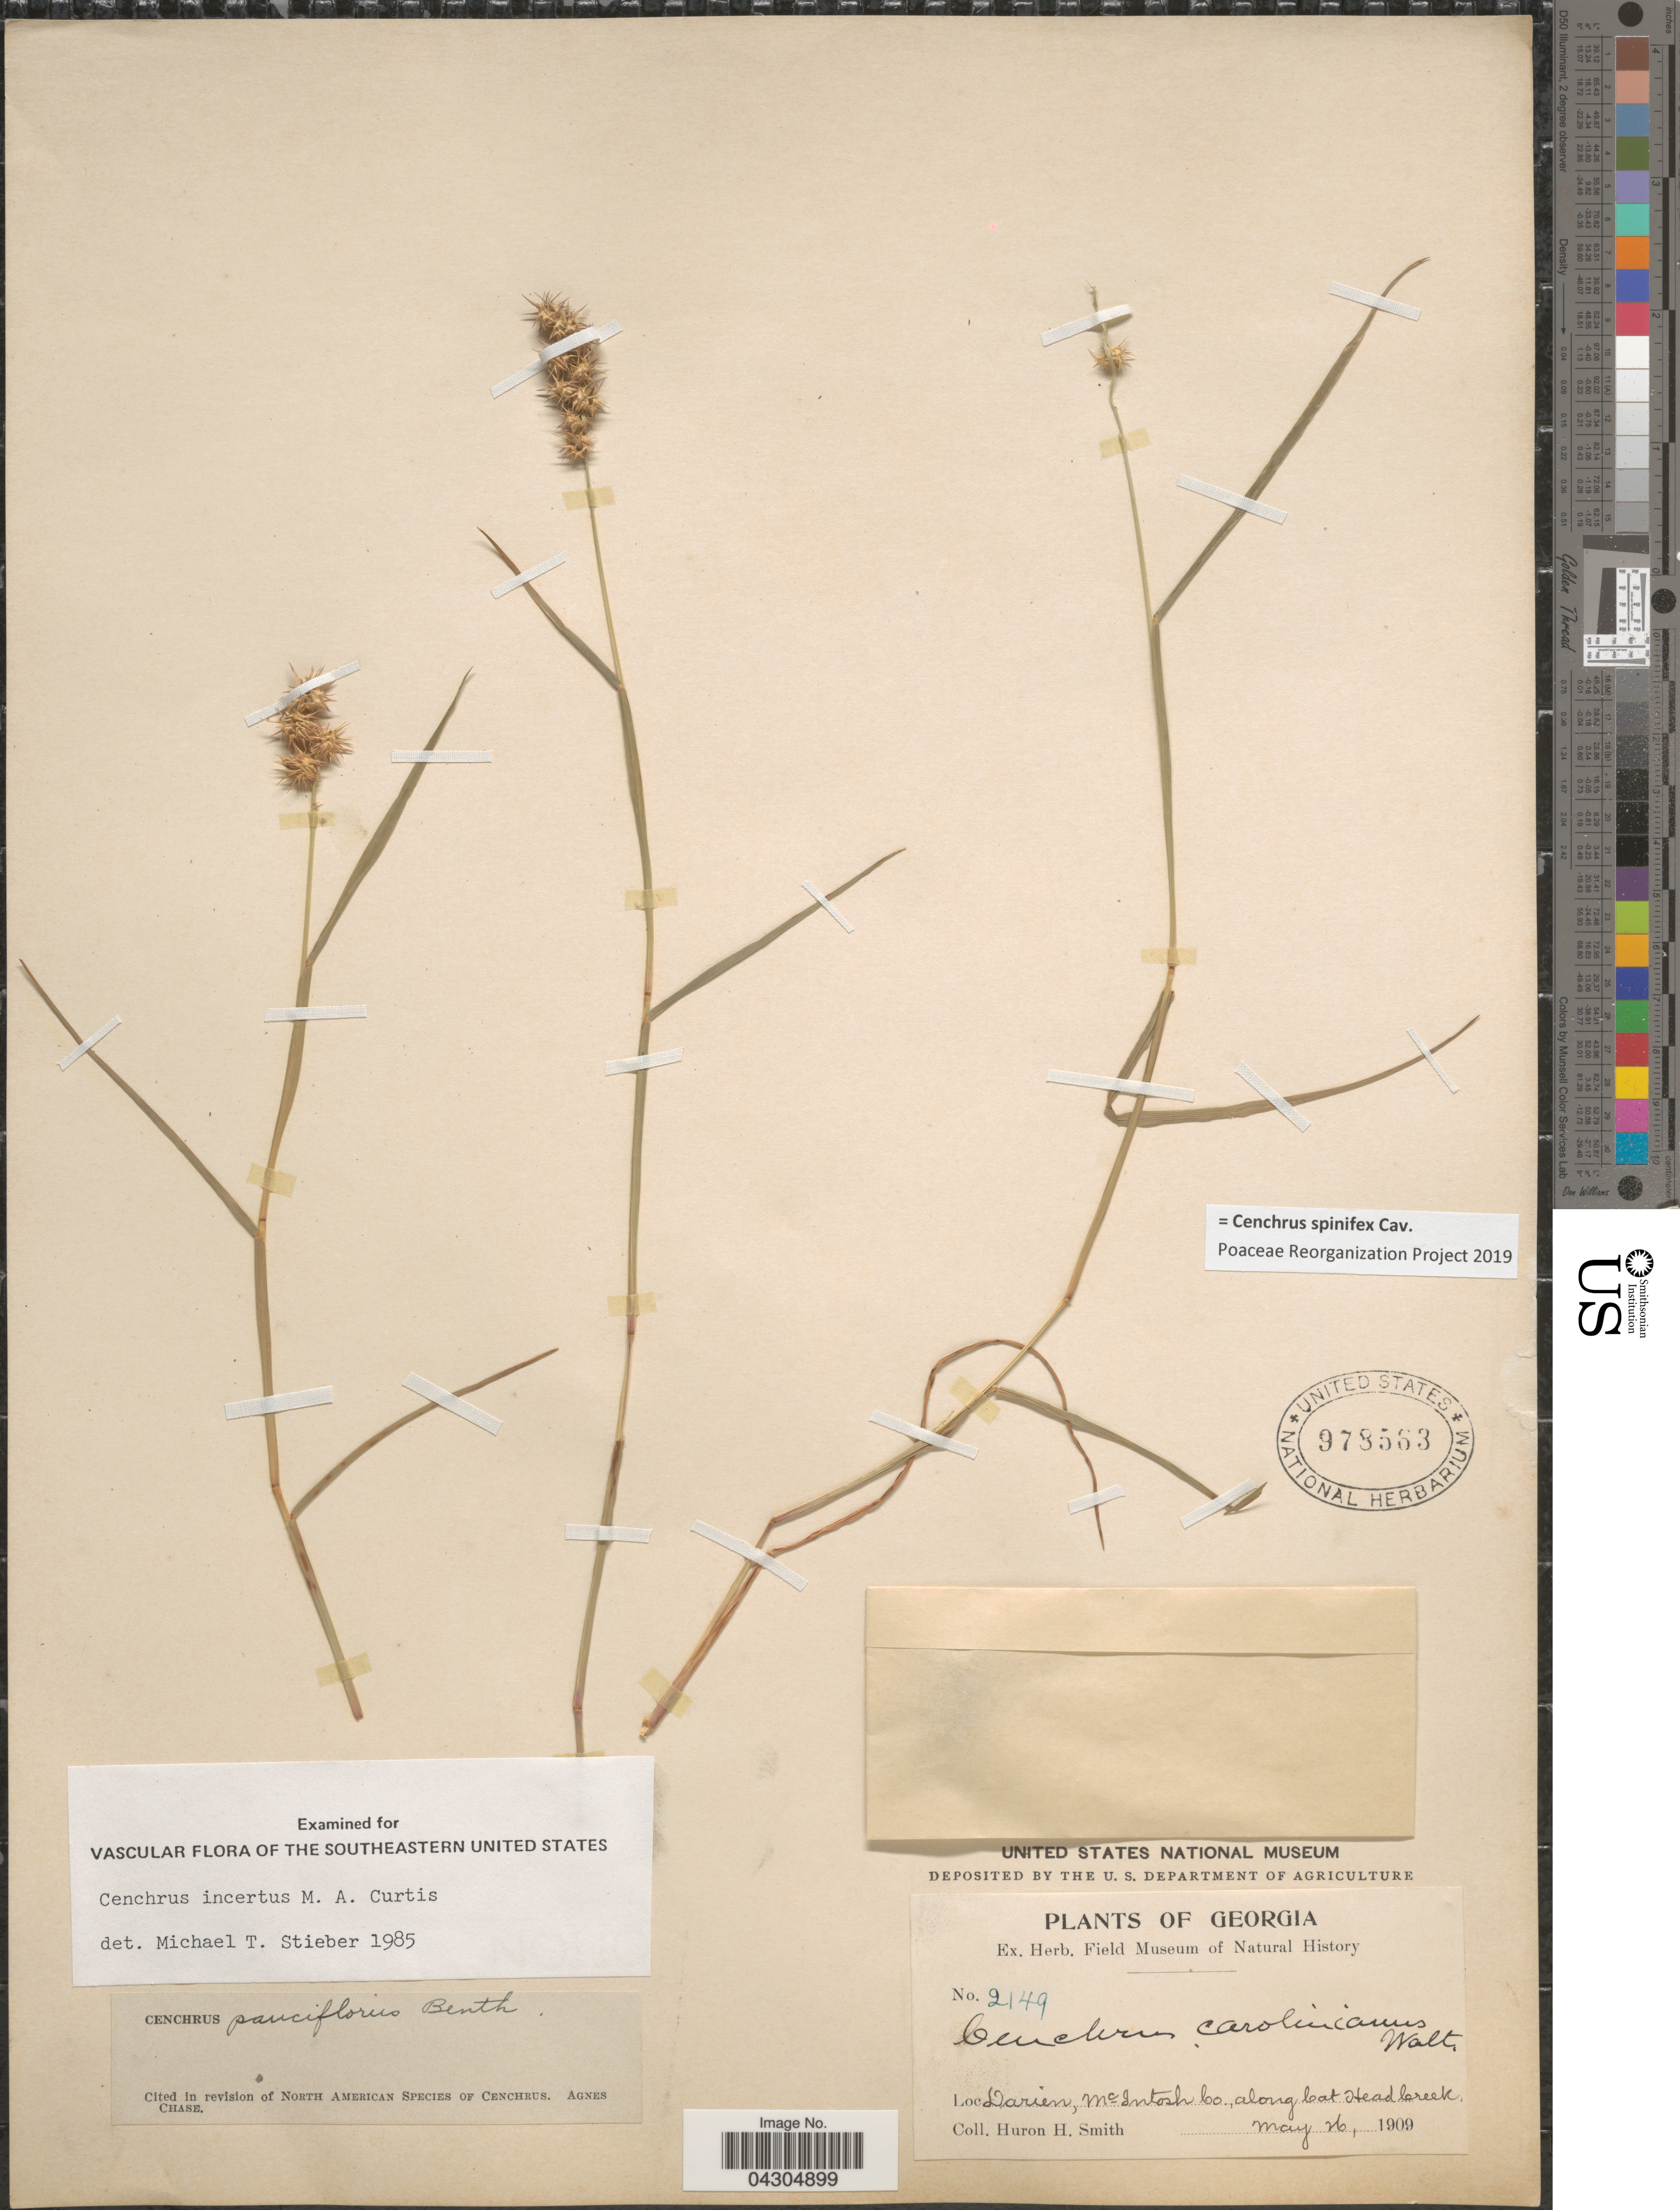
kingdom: Plantae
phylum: Tracheophyta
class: Liliopsida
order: Poales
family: Poaceae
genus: Cenchrus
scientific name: Cenchrus spinifex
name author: Cav.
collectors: Huron H. Smith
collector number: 2149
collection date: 1909-05-26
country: United States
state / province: Georgia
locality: Darien, McIntosh Co., along Cat Head Creek.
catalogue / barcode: US 978563